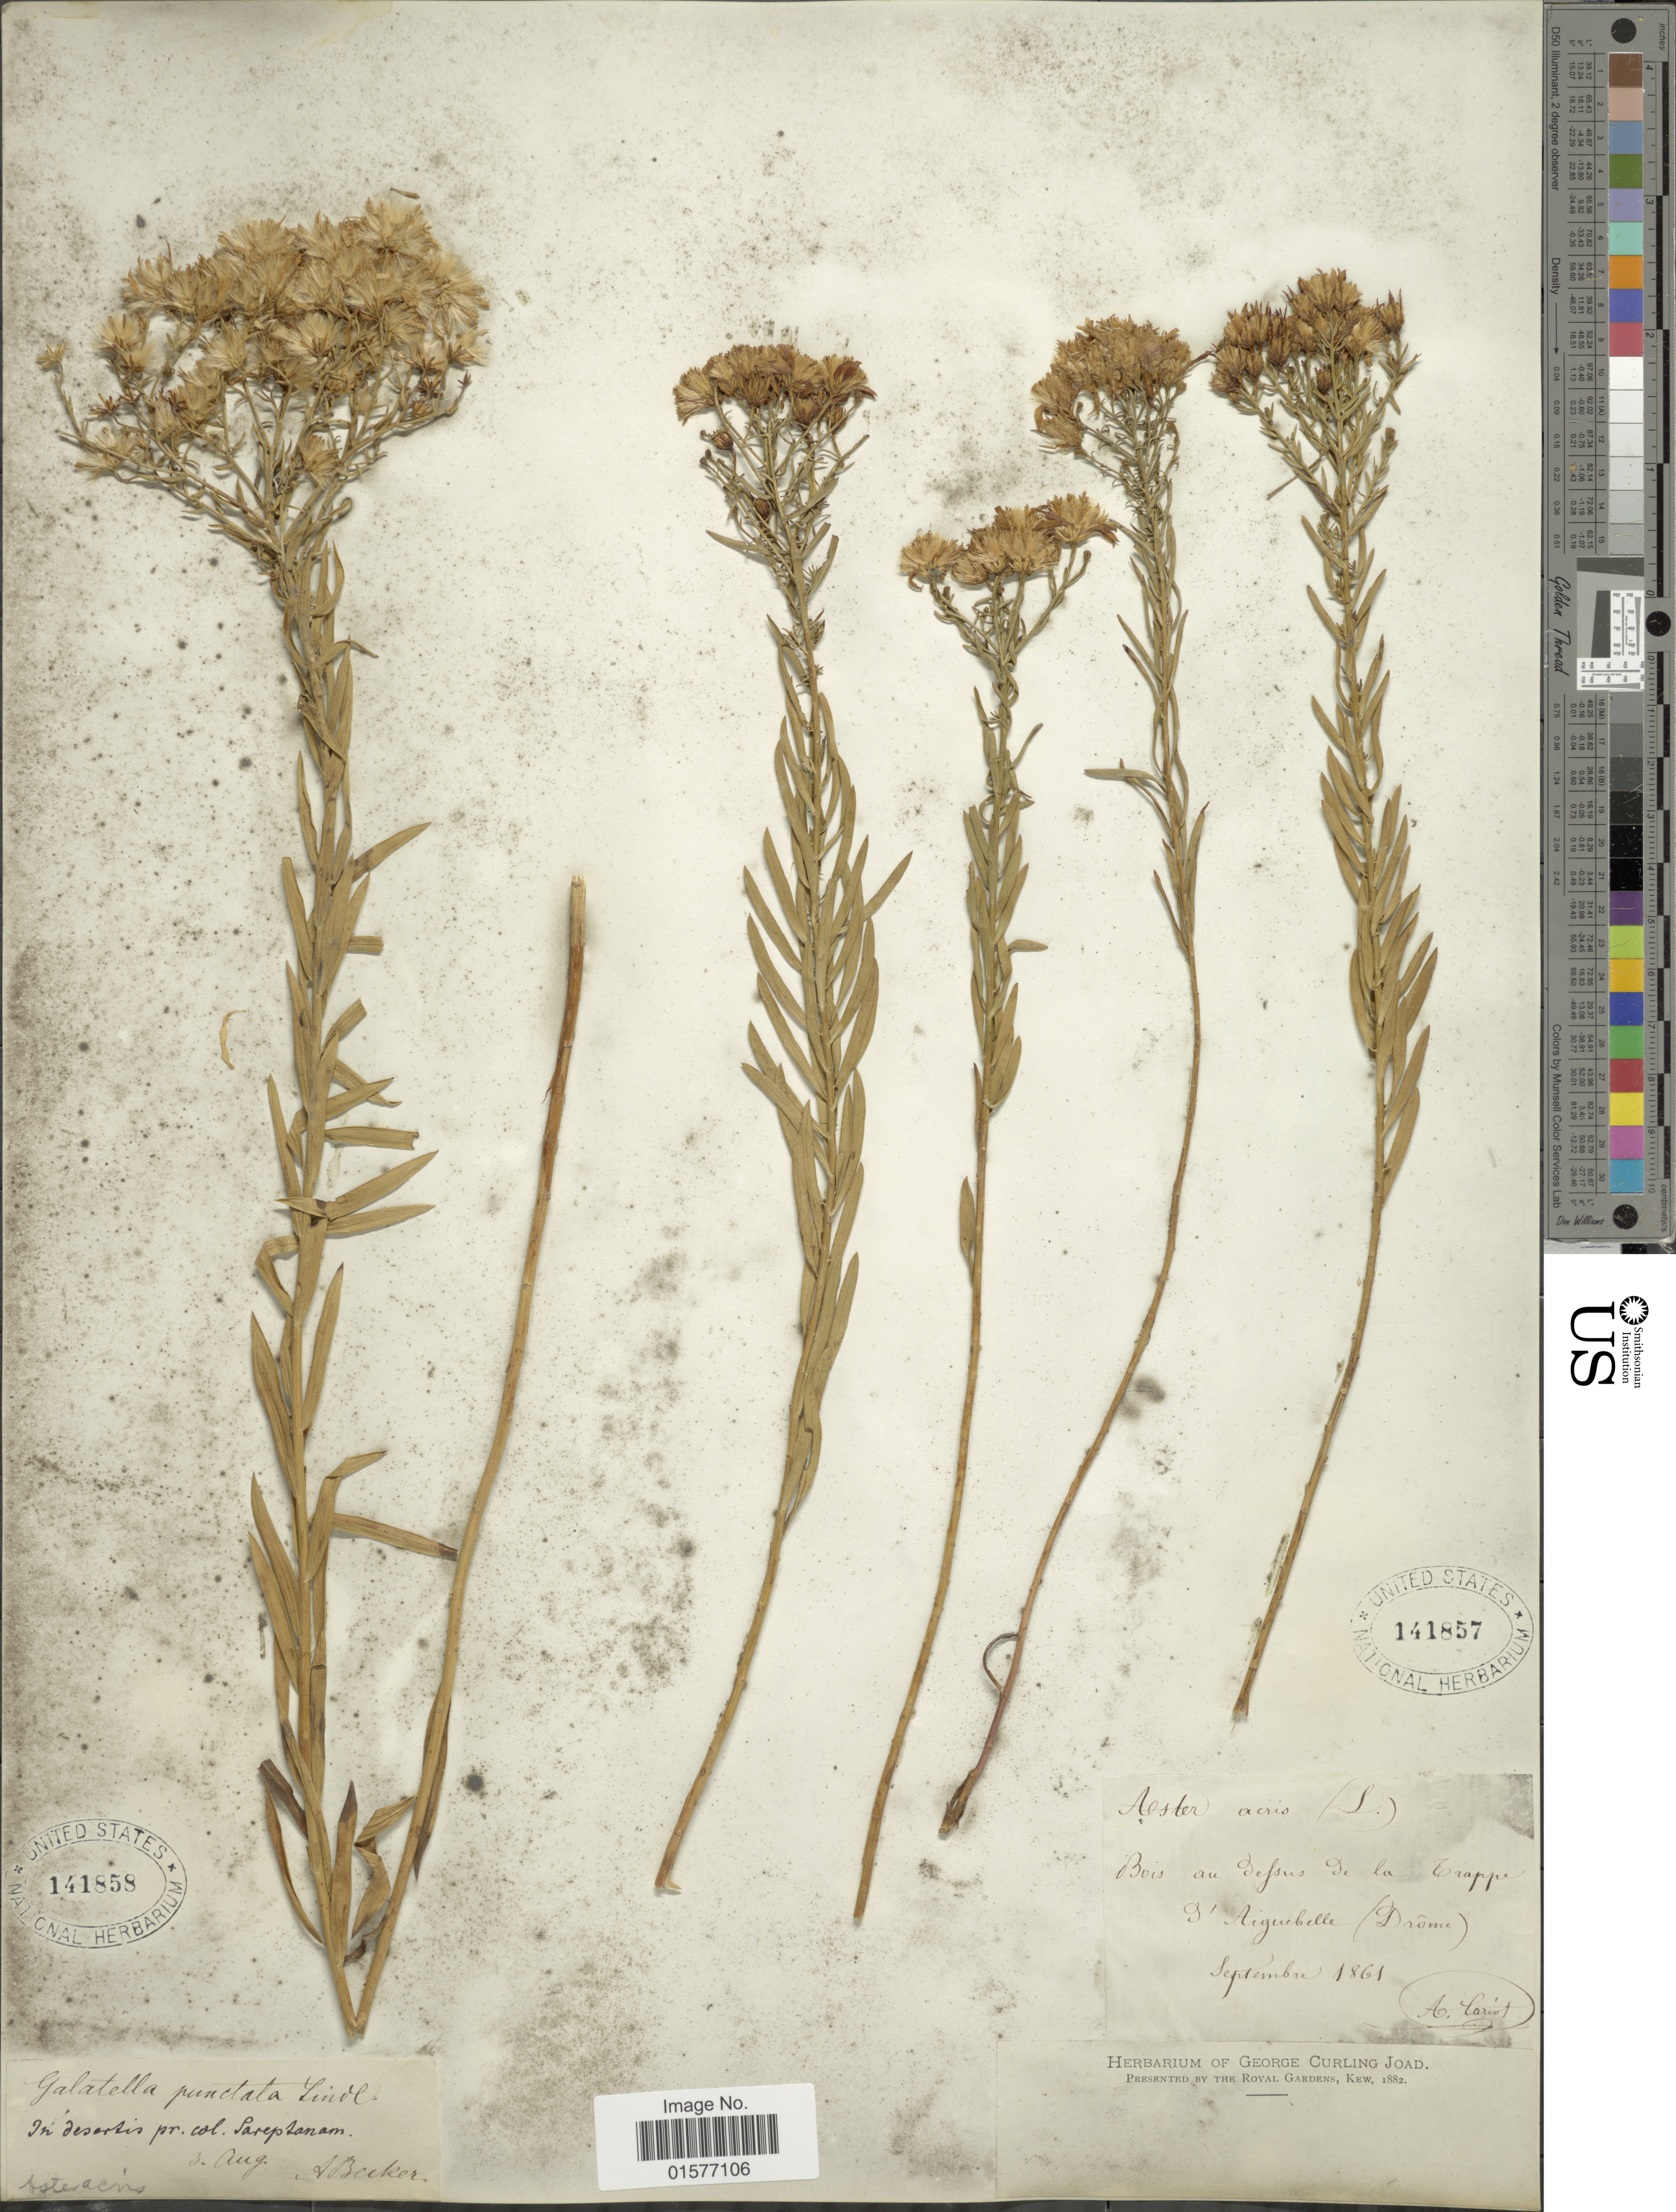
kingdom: Plantae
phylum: Tracheophyta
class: Magnoliopsida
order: Asterales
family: Asteraceae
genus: Galatella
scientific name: Galatella sedifolia subsp. sedifolia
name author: (L.) Greuter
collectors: A. Cariot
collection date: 1861-09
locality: Bois au Defsus de la Crapper, G' Aiguibelle (Drome)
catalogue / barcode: US 141857-2